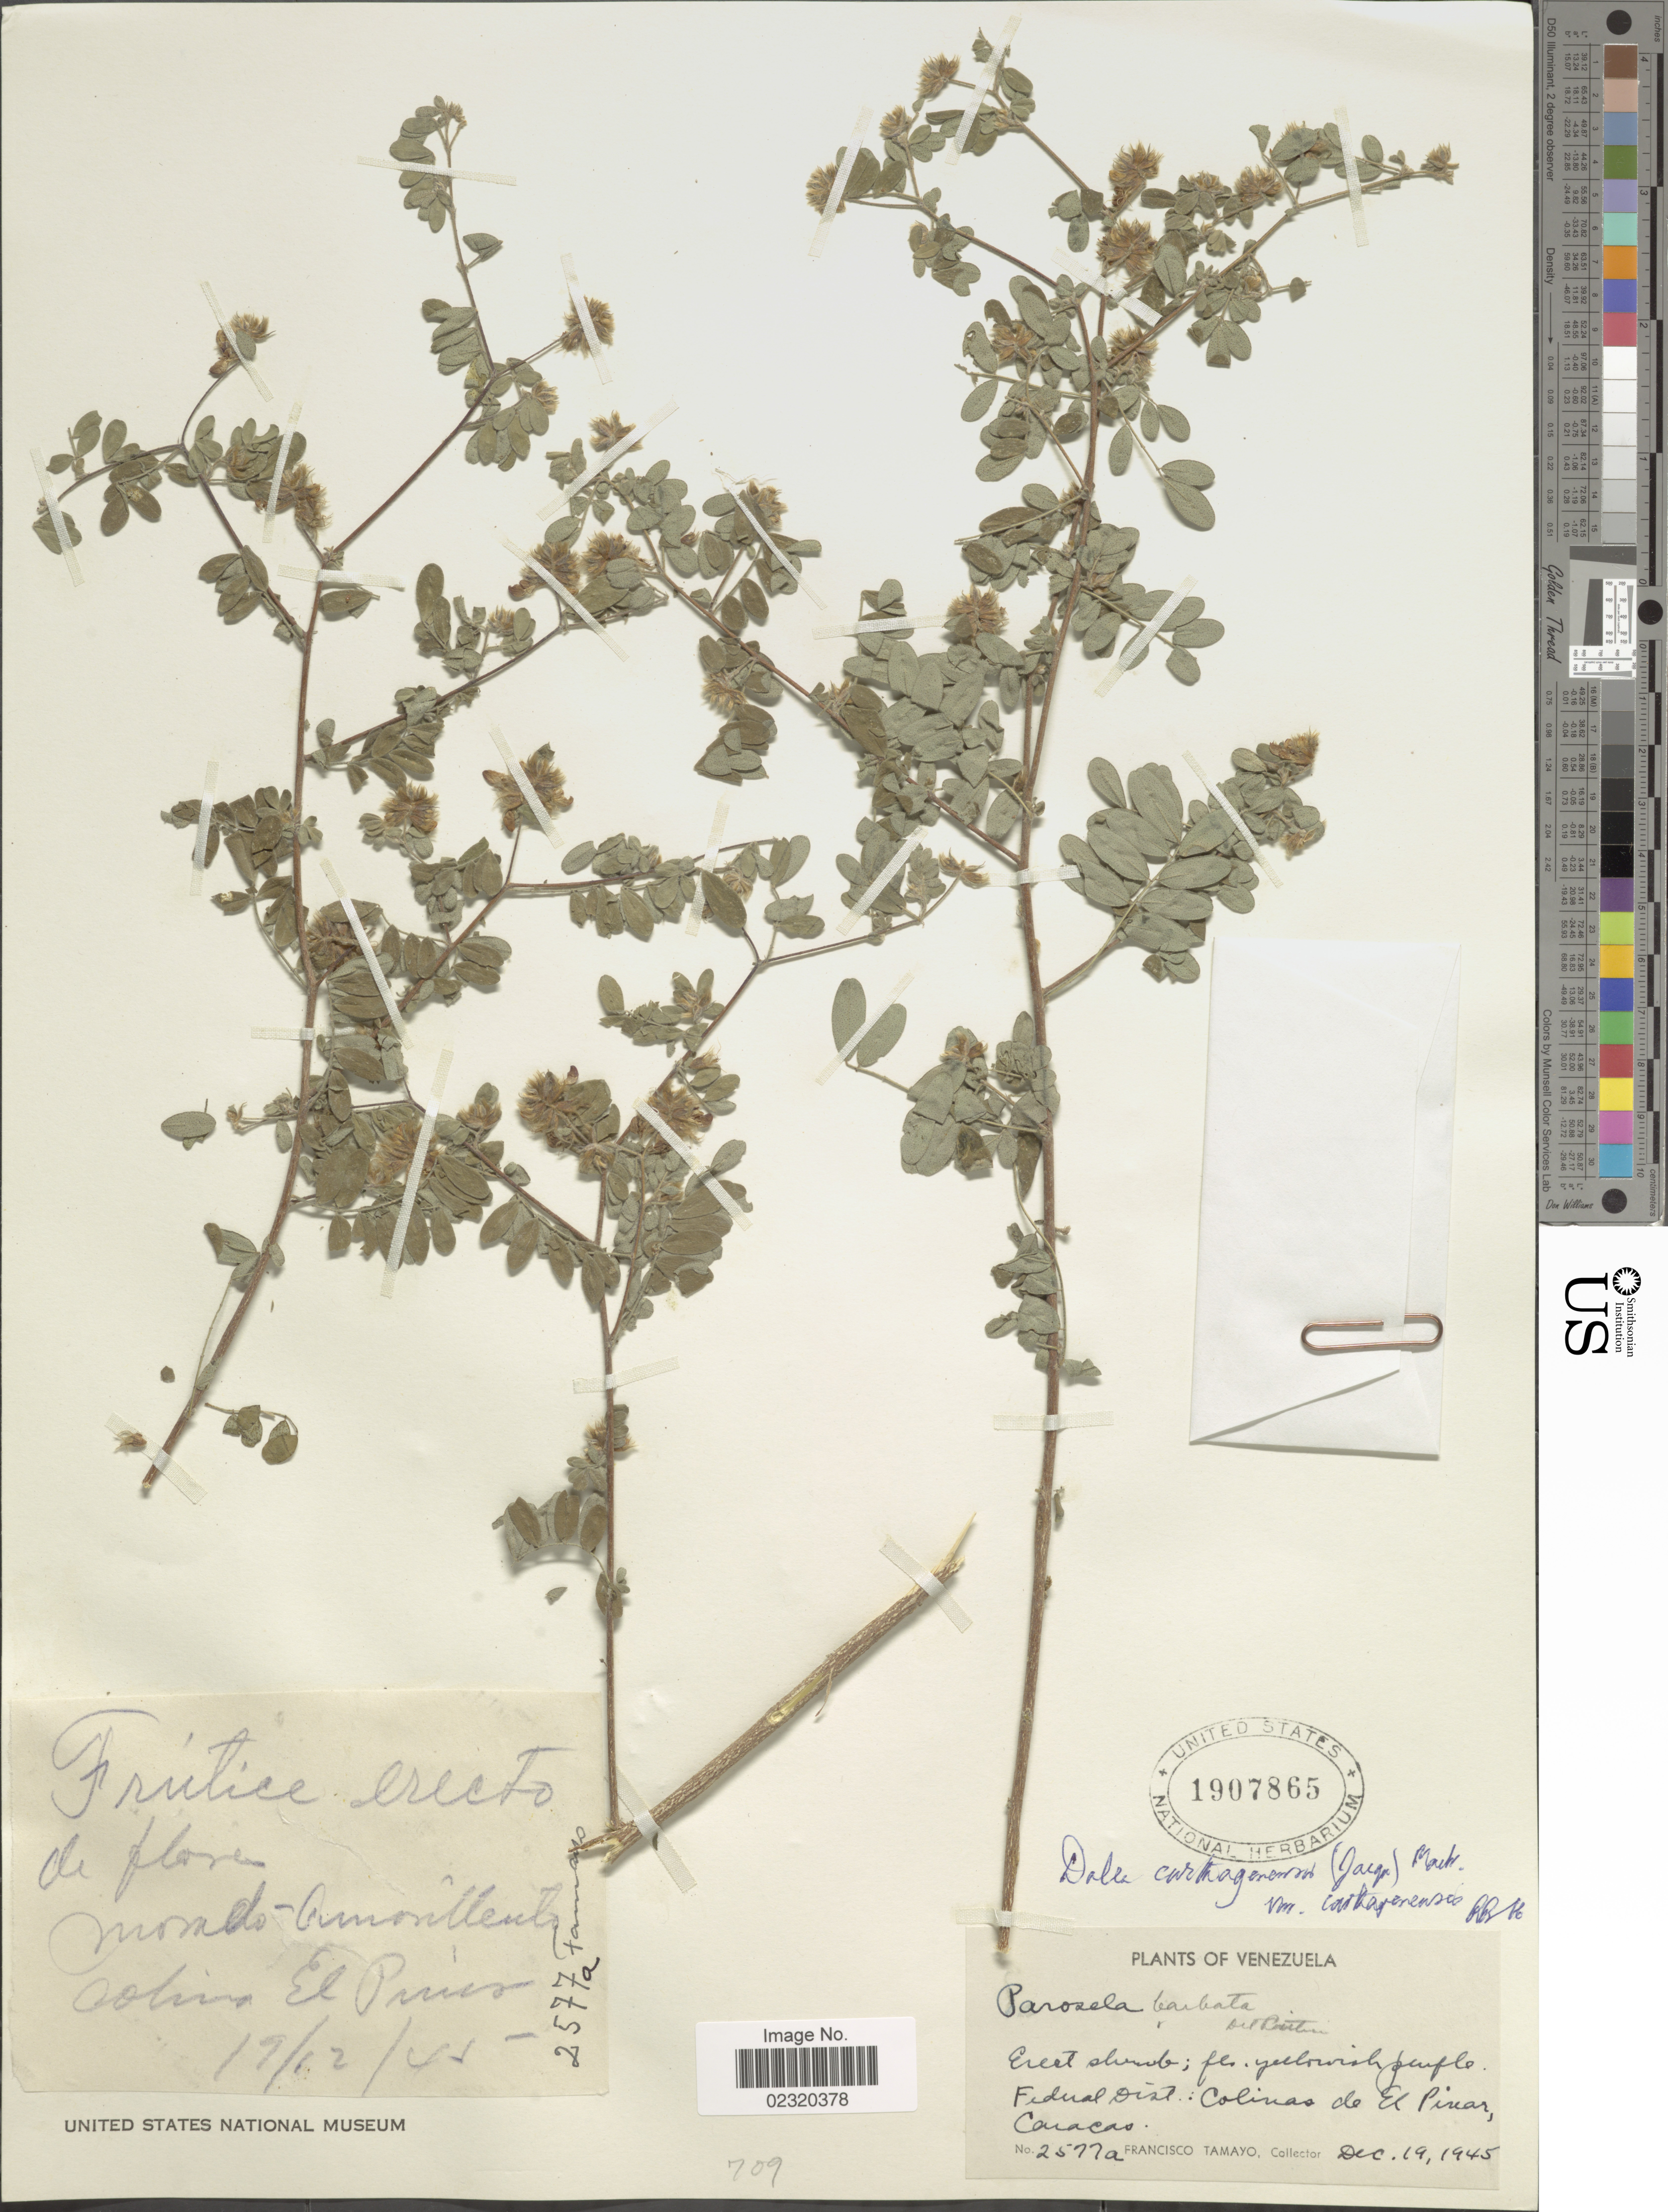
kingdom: Plantae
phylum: Tracheophyta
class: Magnoliopsida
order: Fabales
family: Fabaceae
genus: Dalea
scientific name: Dalea carthagenensis var. carthagenensis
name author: (Jacq.) J.F. Macbr.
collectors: F. Tamayo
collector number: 2577a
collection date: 1945-12-19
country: Venezuela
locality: Federal Dist: Colinas de El Pinar, Caracas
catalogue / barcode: US 1907865